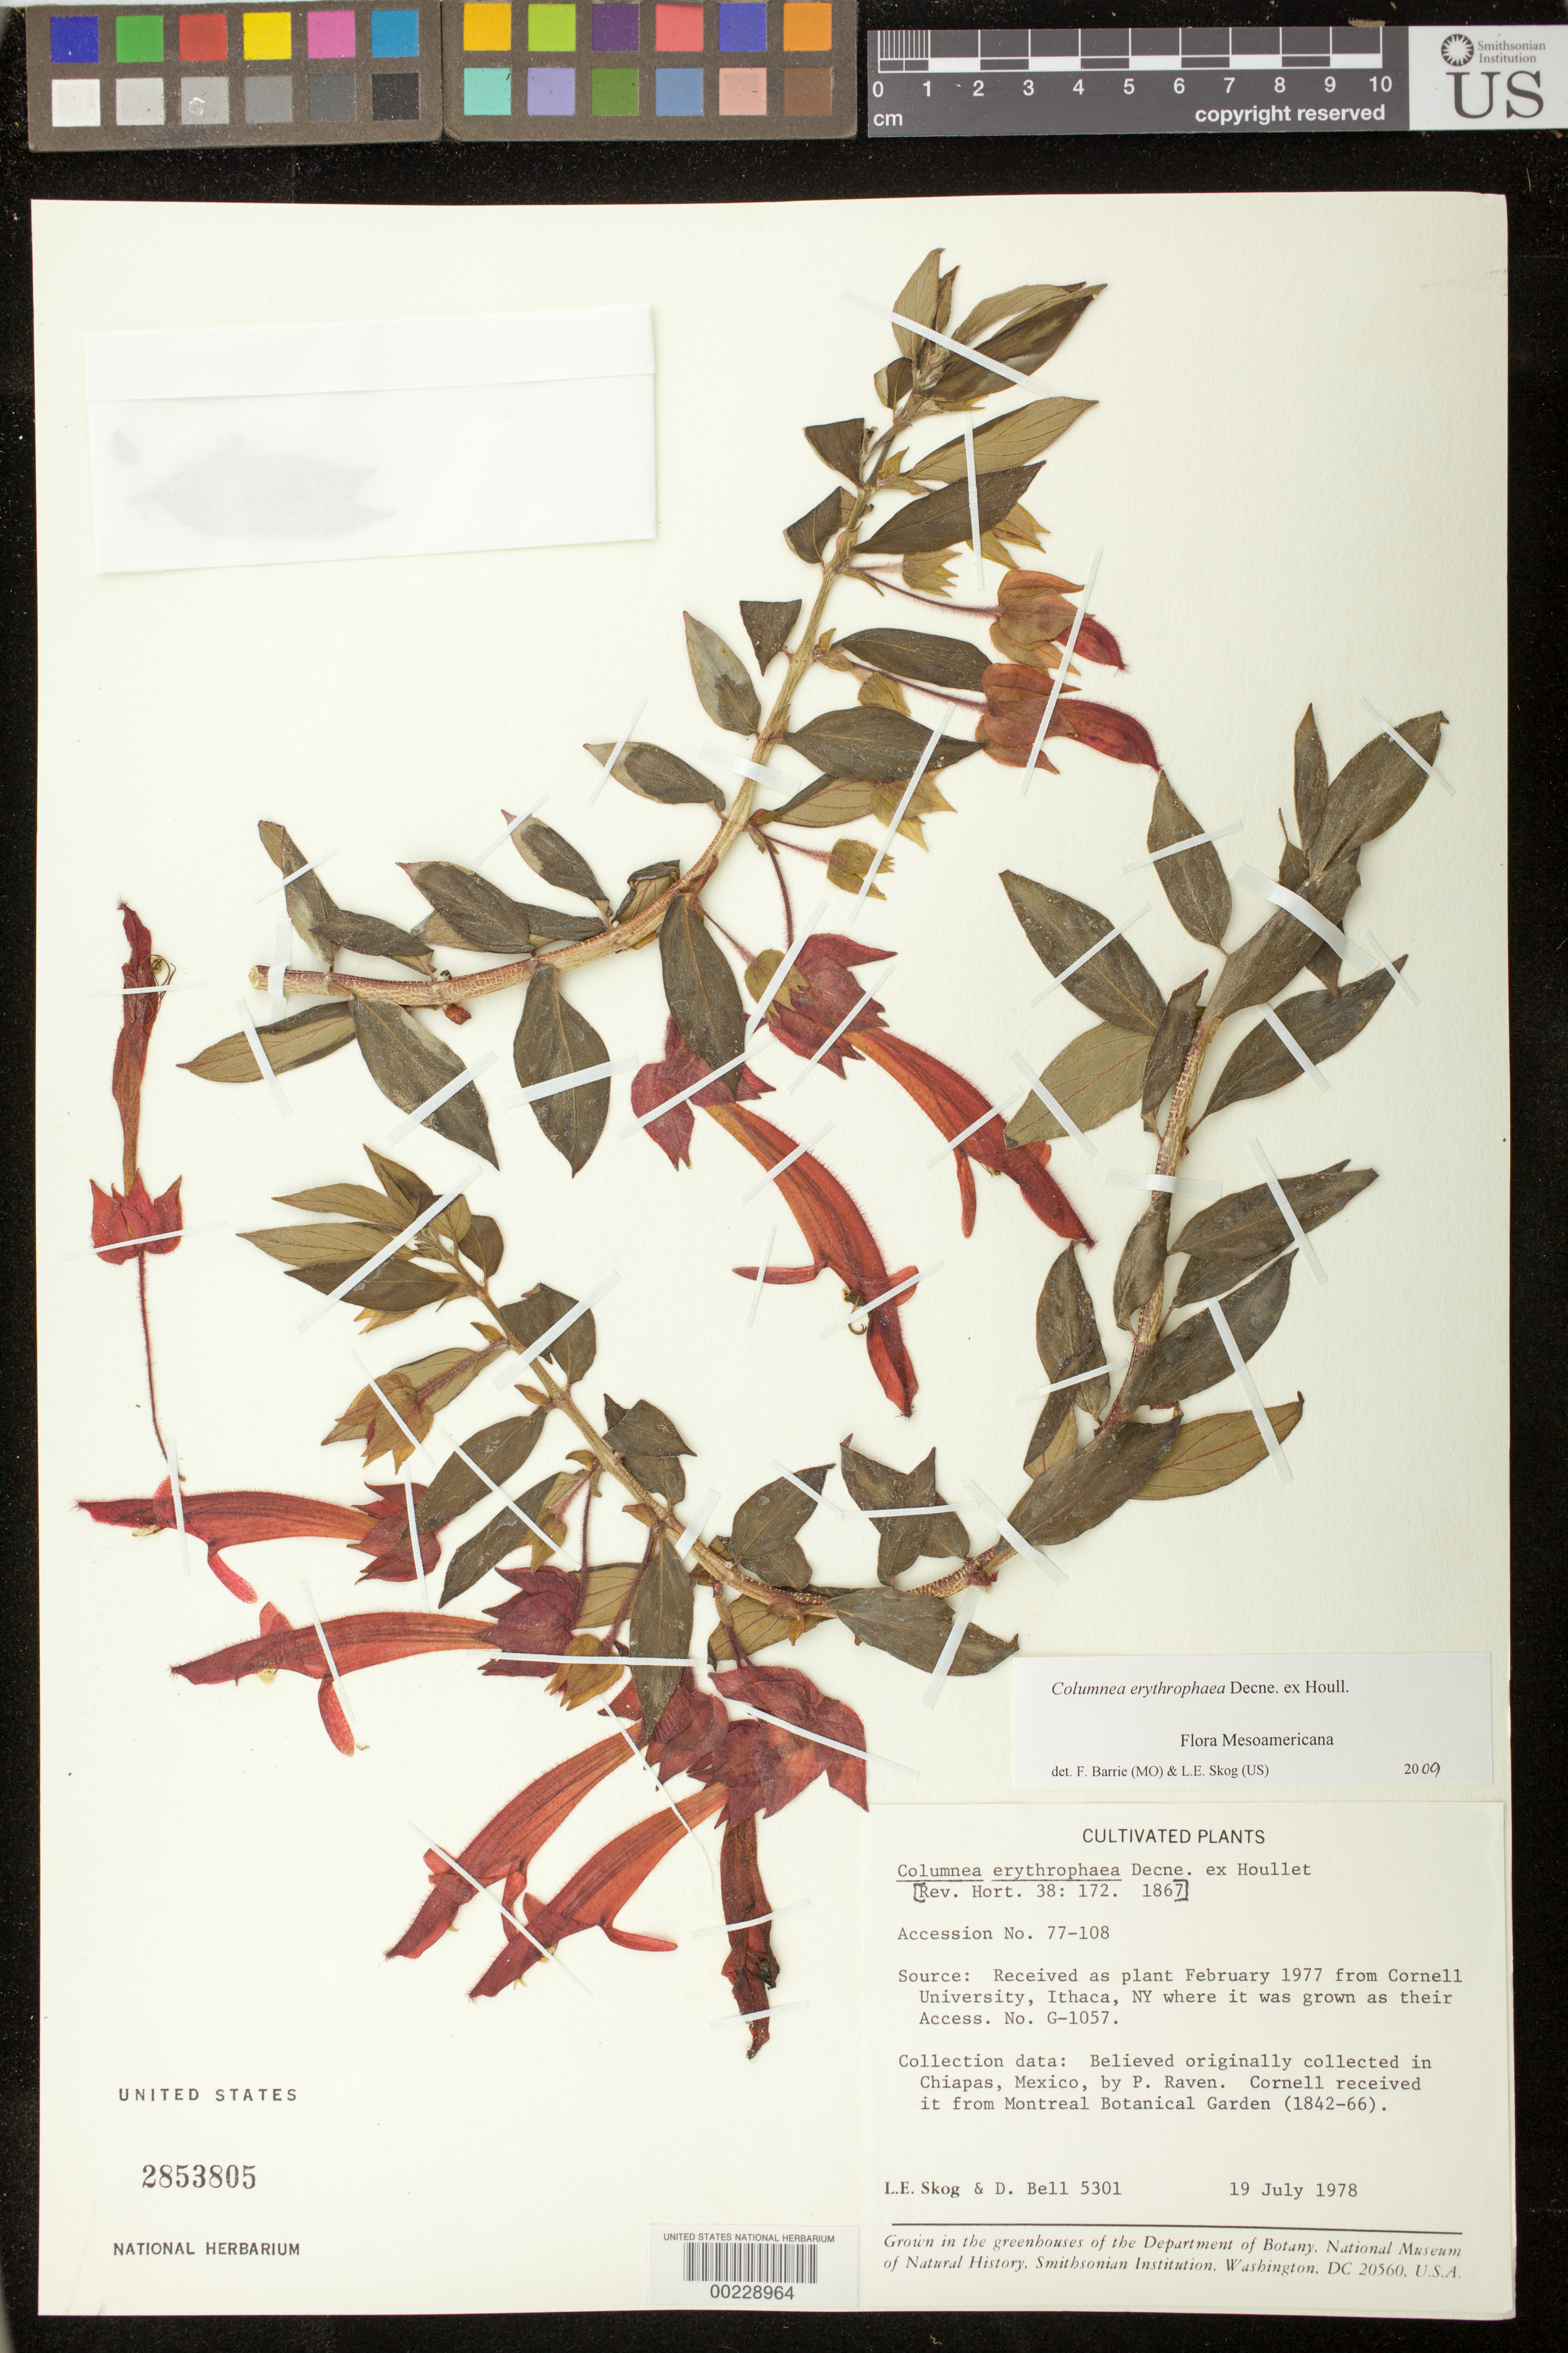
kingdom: Plantae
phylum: Tracheophyta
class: Magnoliopsida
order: Lamiales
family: Gesneriaceae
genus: Columnea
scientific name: Columnea erythrophaea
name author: Decne. ex Houllet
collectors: L. E. Skog & D. A. Bell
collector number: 5301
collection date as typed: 19 Jul 1978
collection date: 1978-07-19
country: Mexico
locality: Mexico: Chiapas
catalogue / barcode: US 2853805